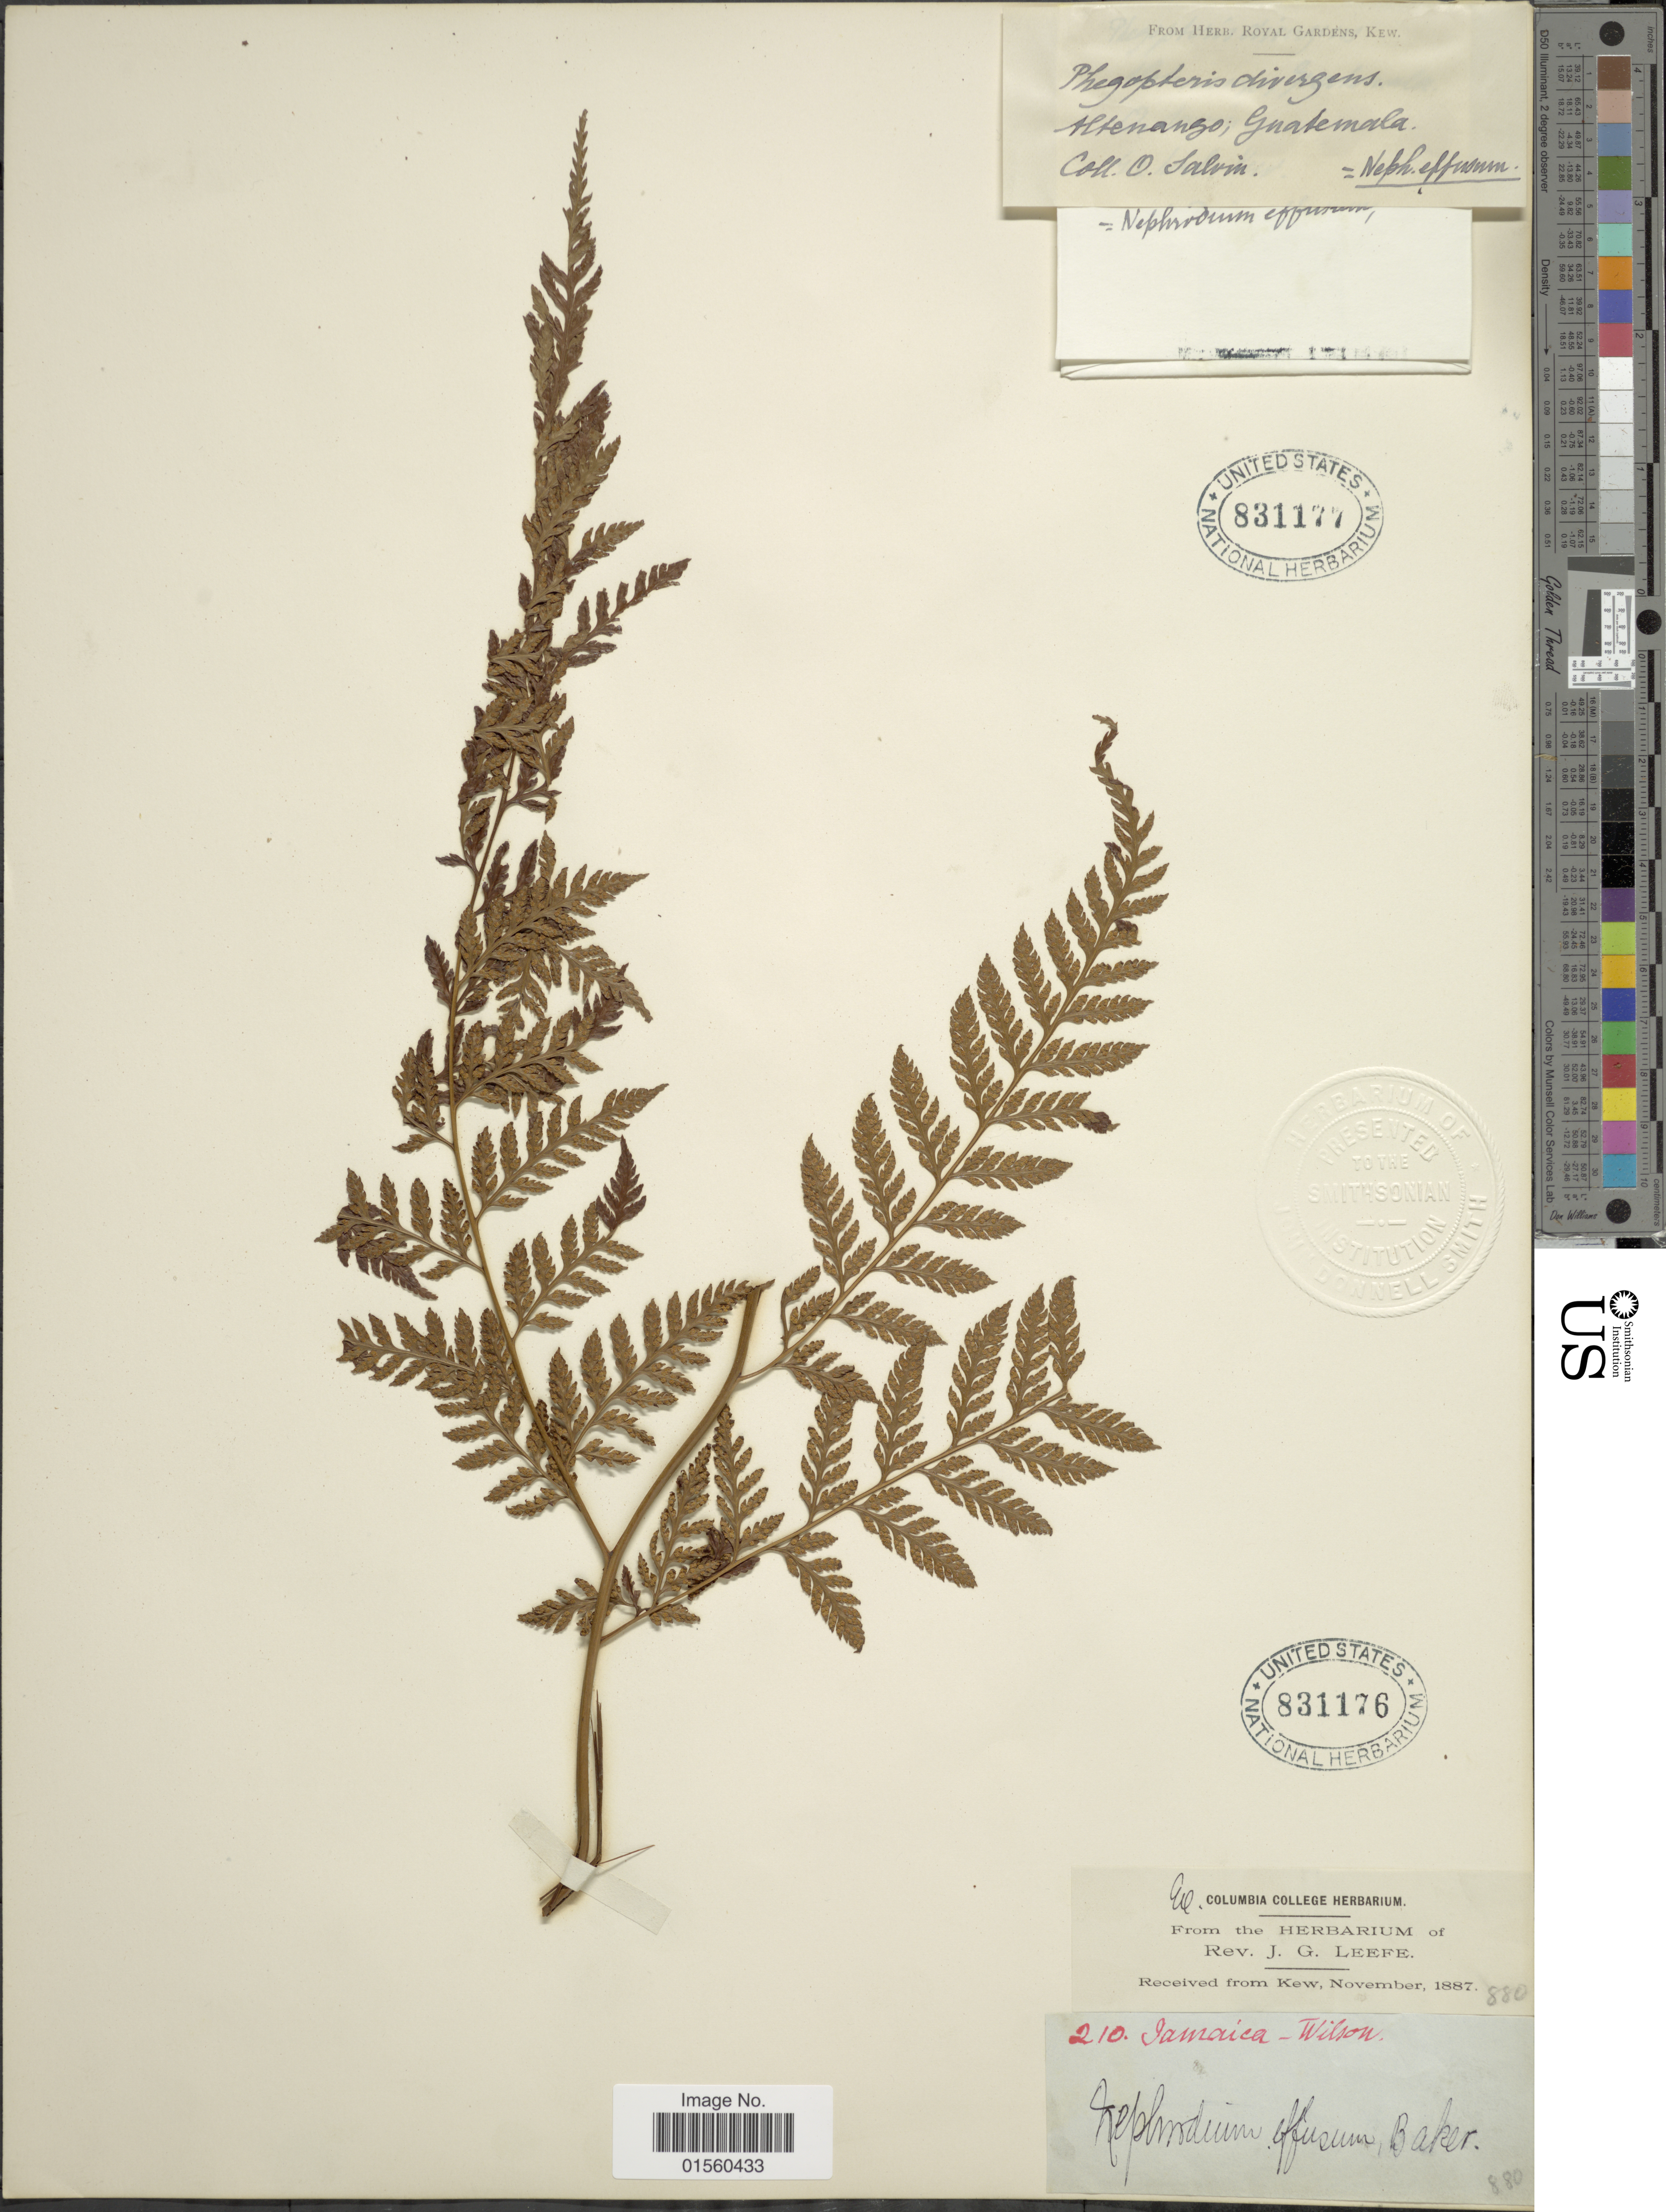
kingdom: Plantae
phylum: Tracheophyta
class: Polypodiopsida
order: Polypodiales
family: Dryopteridaceae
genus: Parapolystichum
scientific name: Parapolystichum effusum var. effusum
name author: (Sw.) Ching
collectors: O. Salvin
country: Guatemala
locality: Altenango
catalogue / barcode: US 831177-2